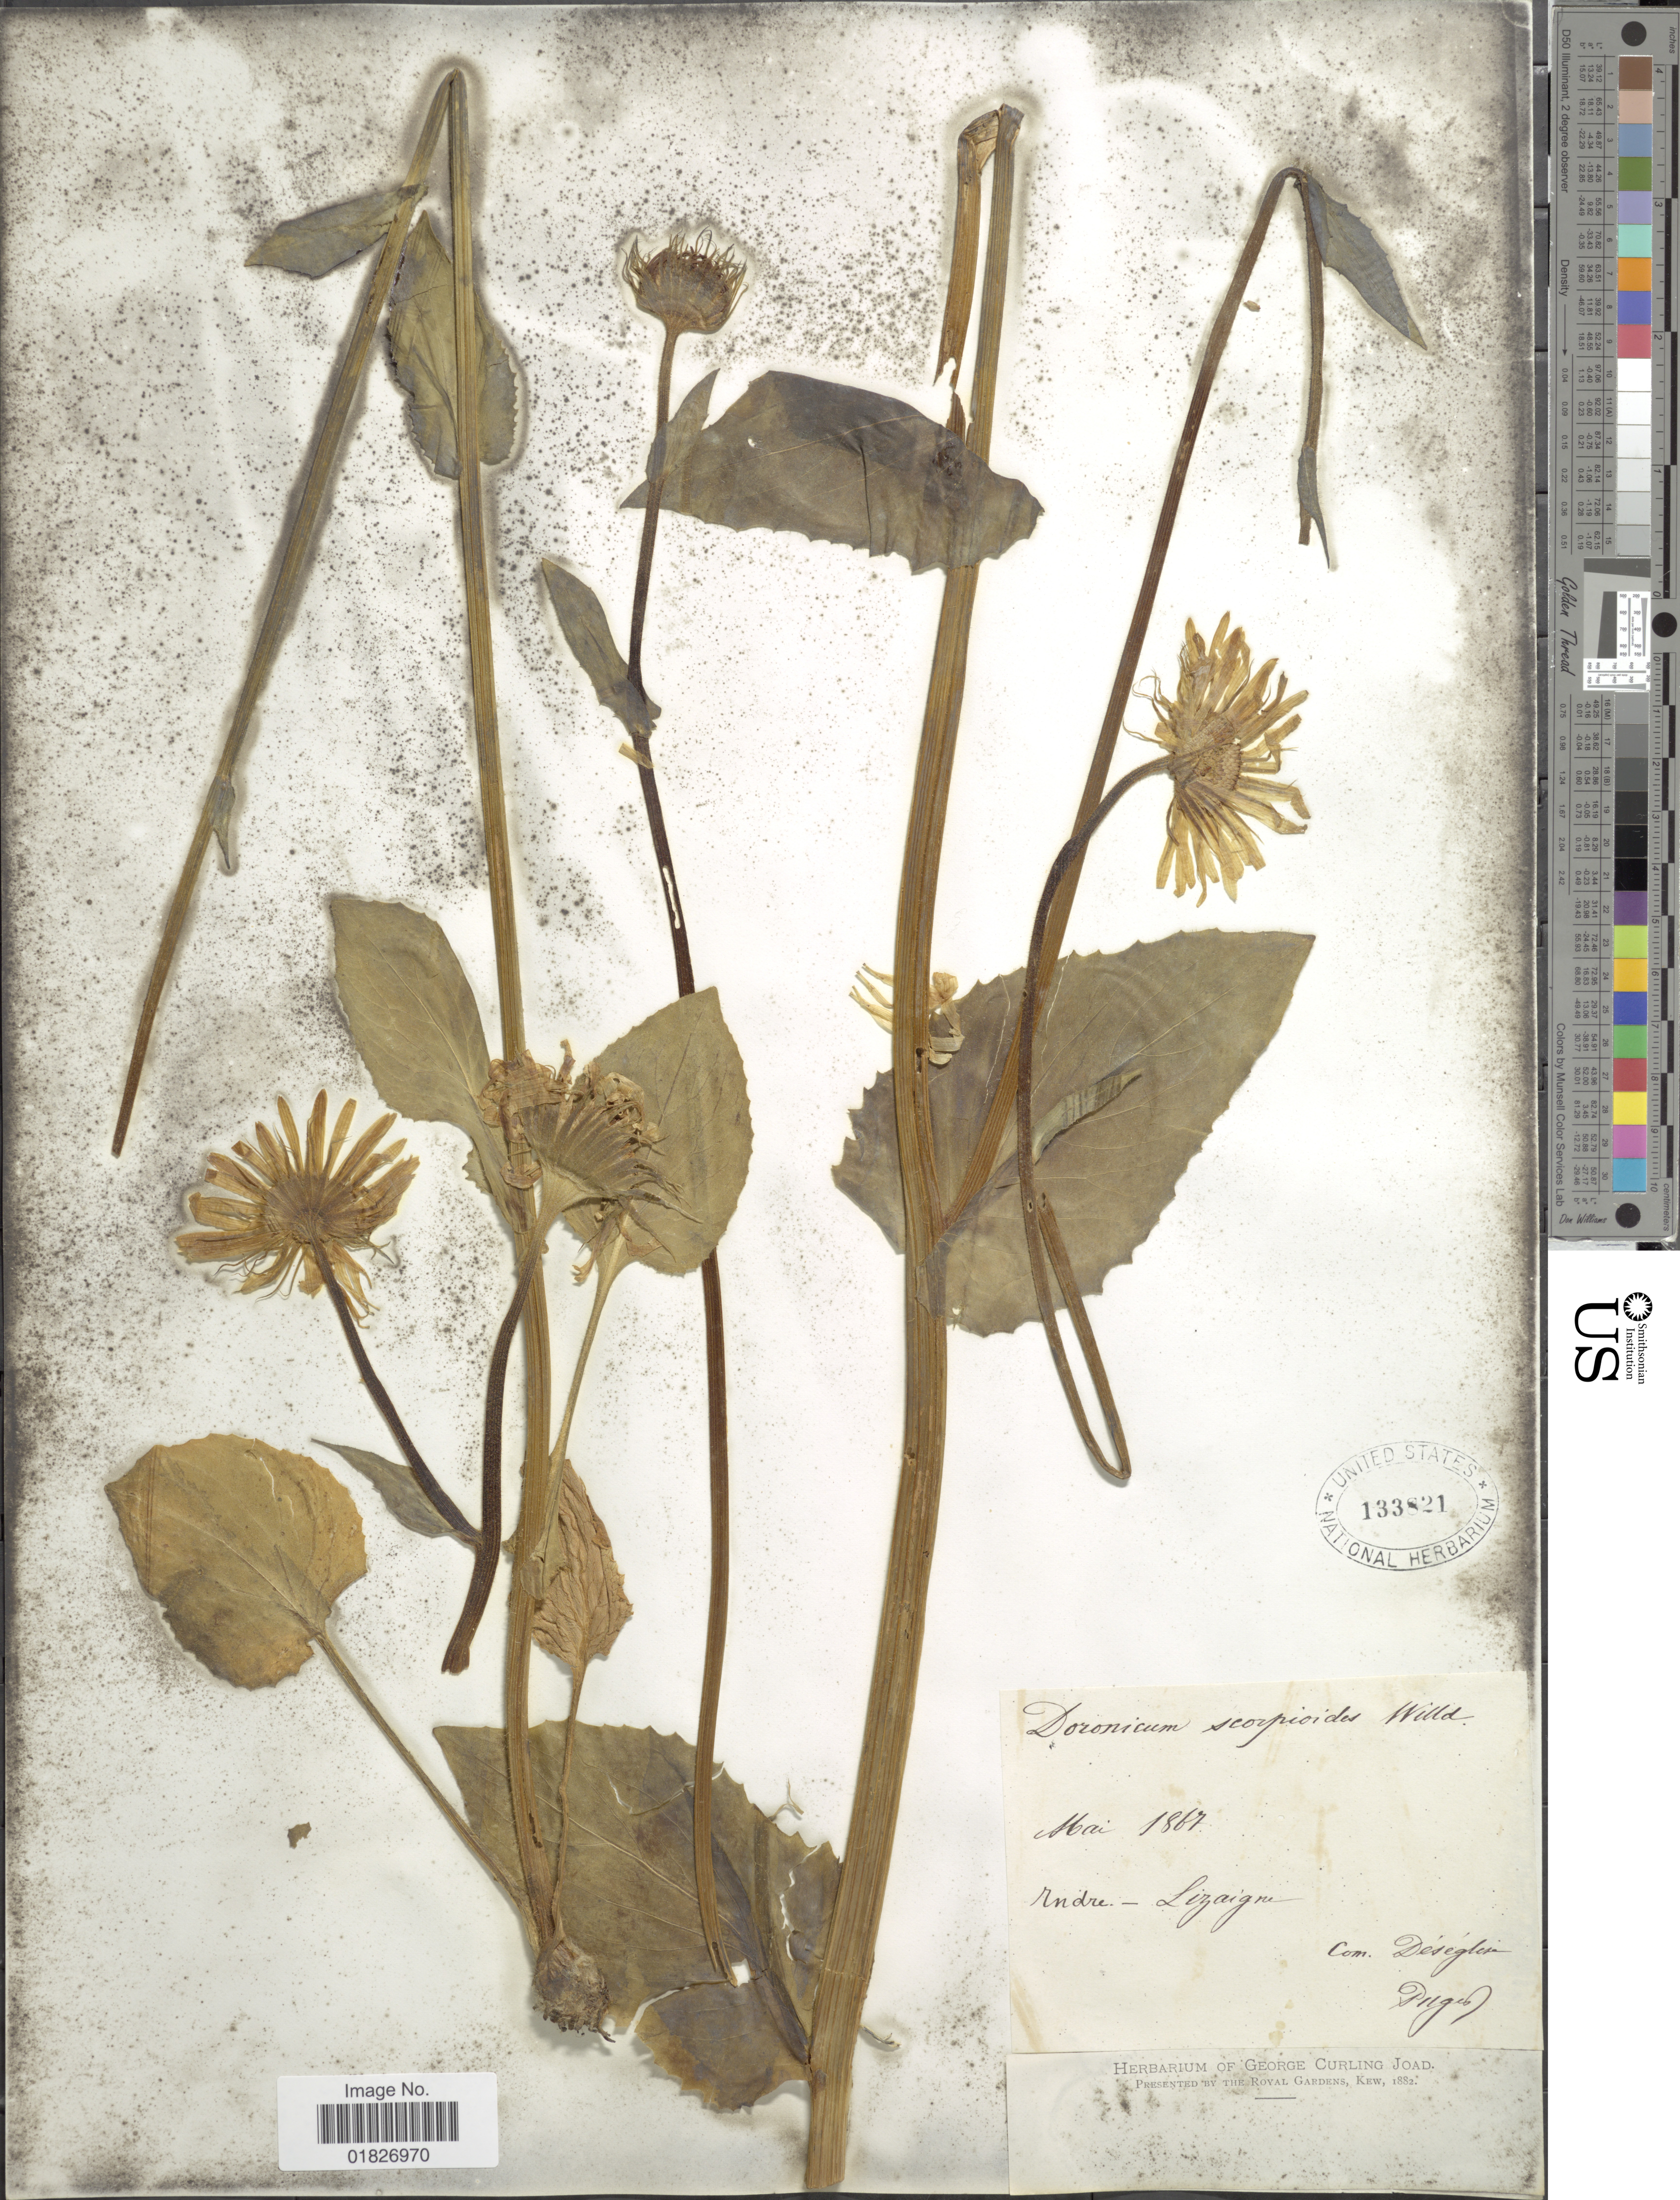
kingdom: Plantae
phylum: Tracheophyta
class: Magnoliopsida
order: Asterales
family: Asteraceae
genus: Doronicum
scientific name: Doronicum grandiflorum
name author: (Nyman) Rydb. & Fourc.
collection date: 1867-05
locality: Indre-Lizaigne [interpreted]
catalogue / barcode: US 133821